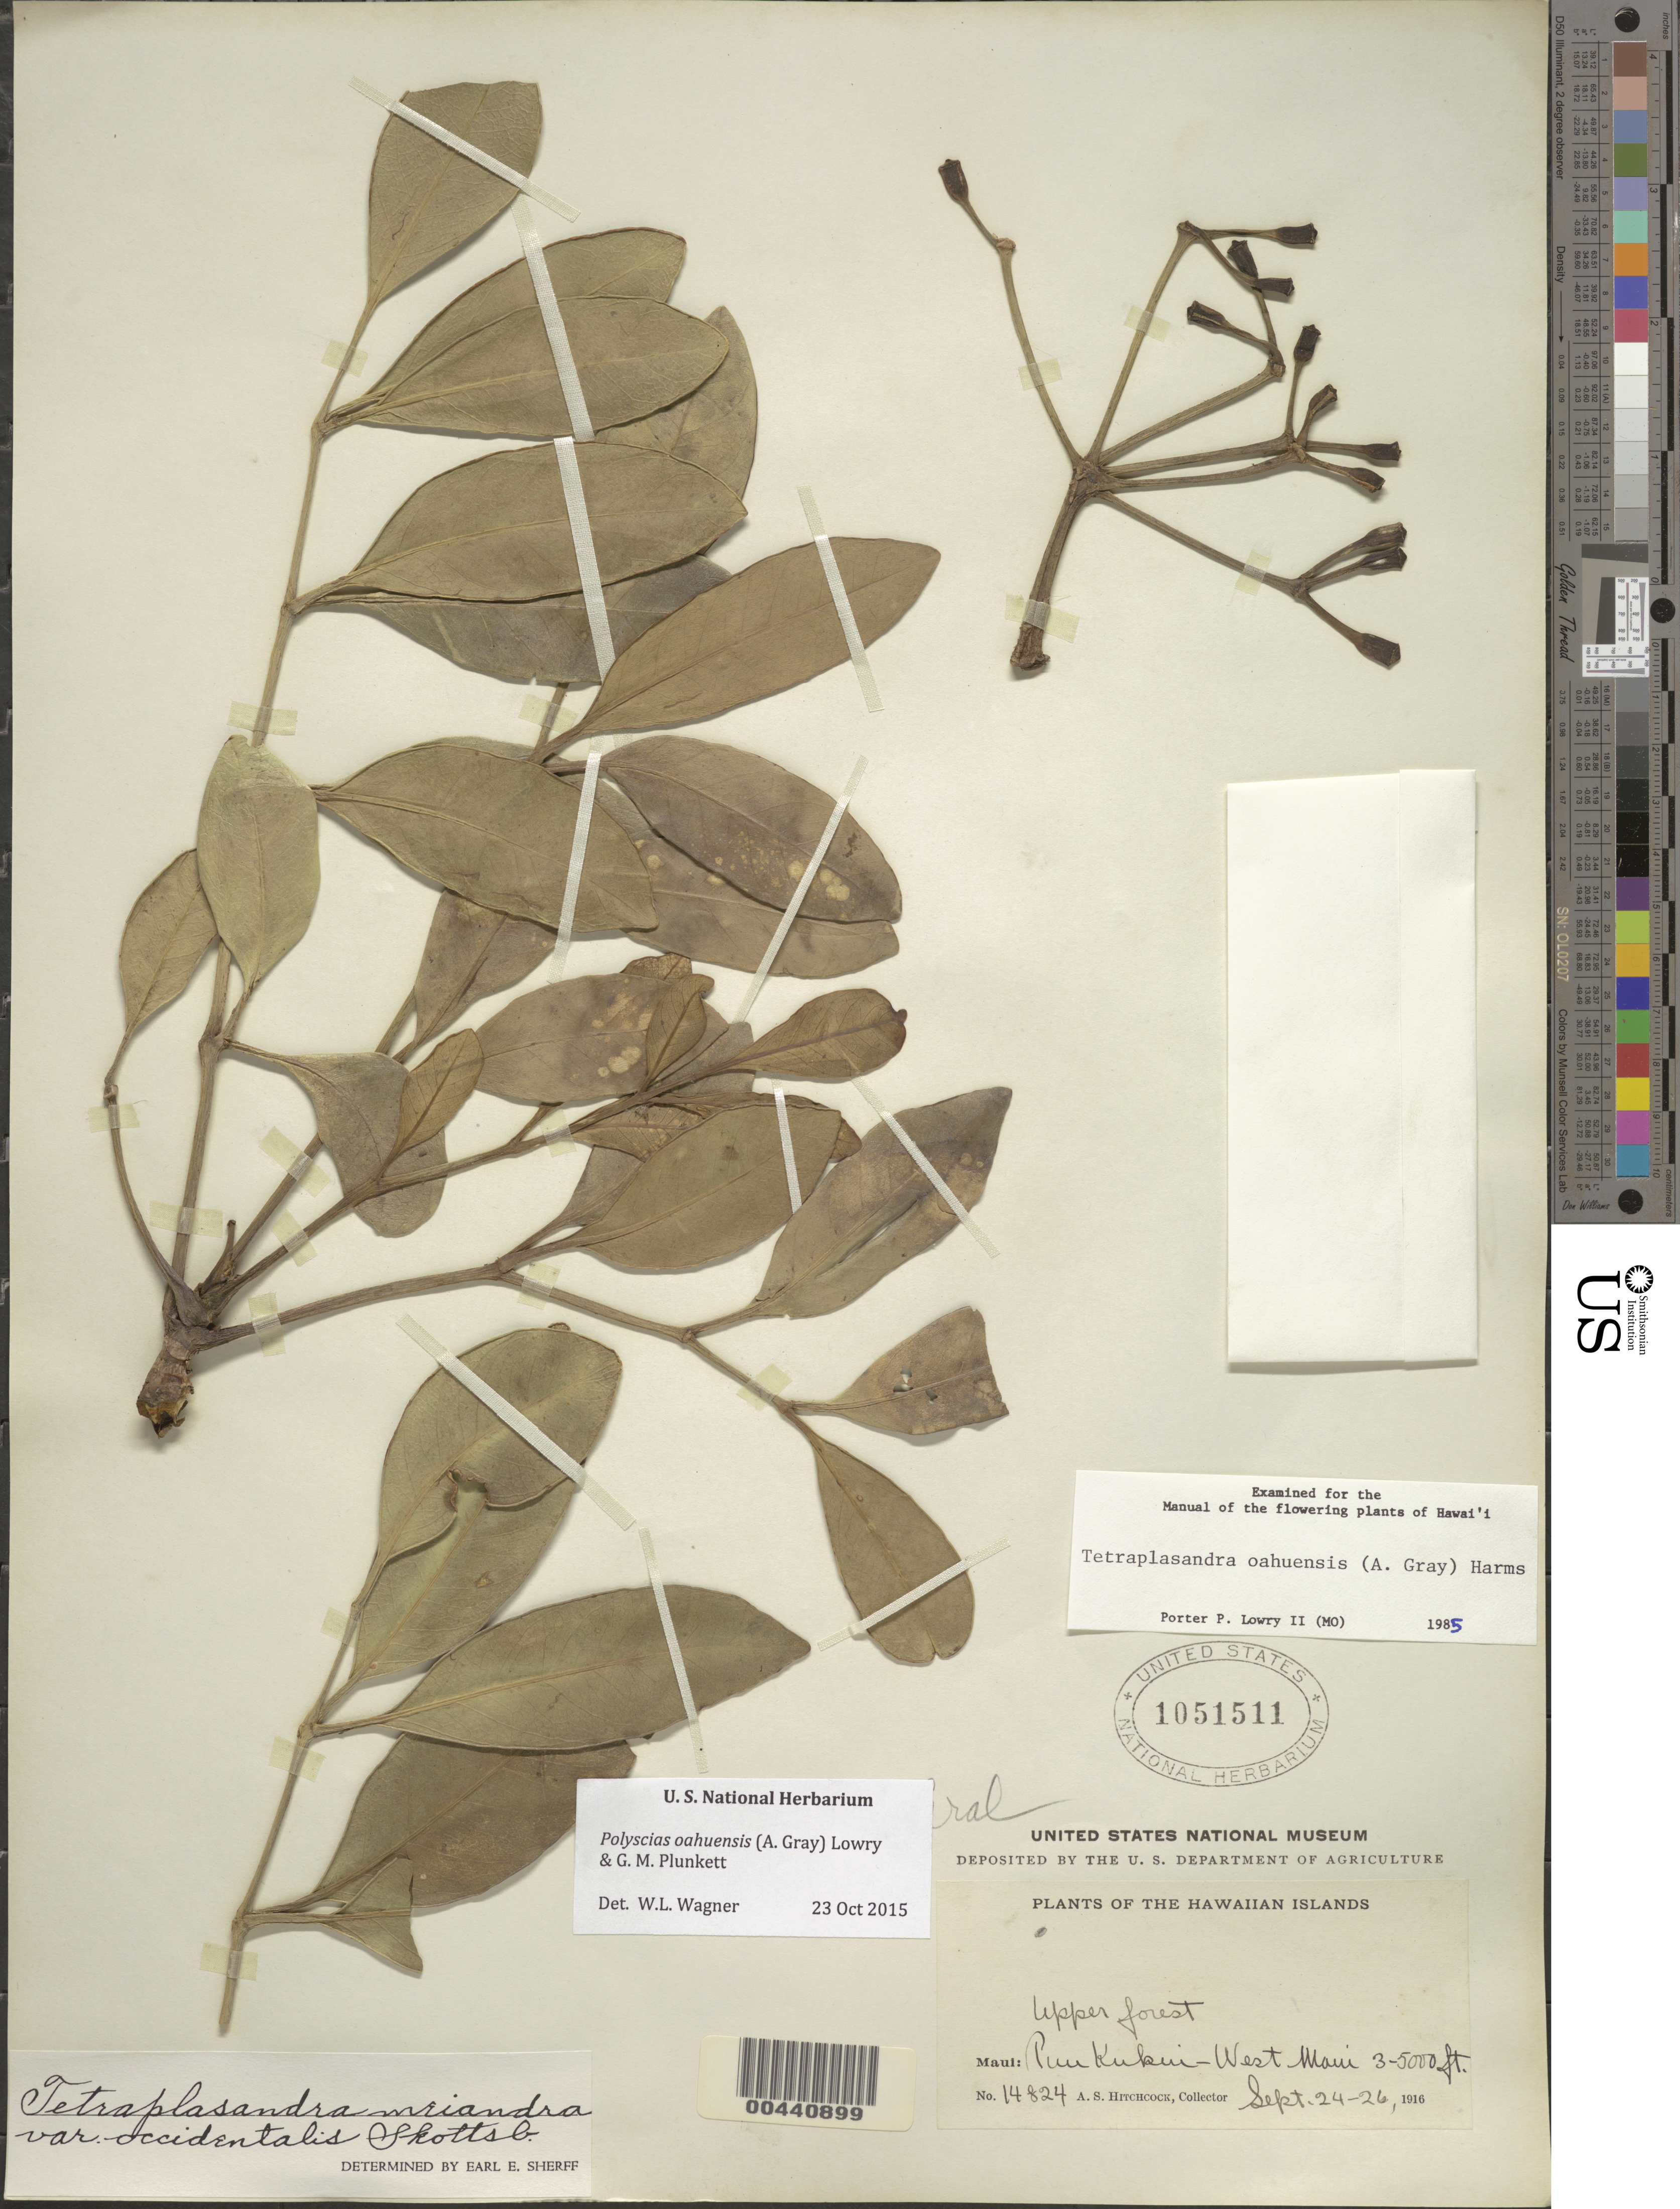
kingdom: Plantae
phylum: Tracheophyta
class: Magnoliopsida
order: Apiales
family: Araliaceae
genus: Polyscias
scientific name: Polyscias oahuensis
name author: (A. Gray) Lowry & G. M. Plunkett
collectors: A. S. Hitchcock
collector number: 14824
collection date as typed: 24 Sep 1916 to 26 Sep 1916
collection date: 1916-09-24/1916-09-26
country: United States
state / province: Hawaii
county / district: Maui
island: Maui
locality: West Maui, Puu Kukui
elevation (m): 914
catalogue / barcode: US 1051511